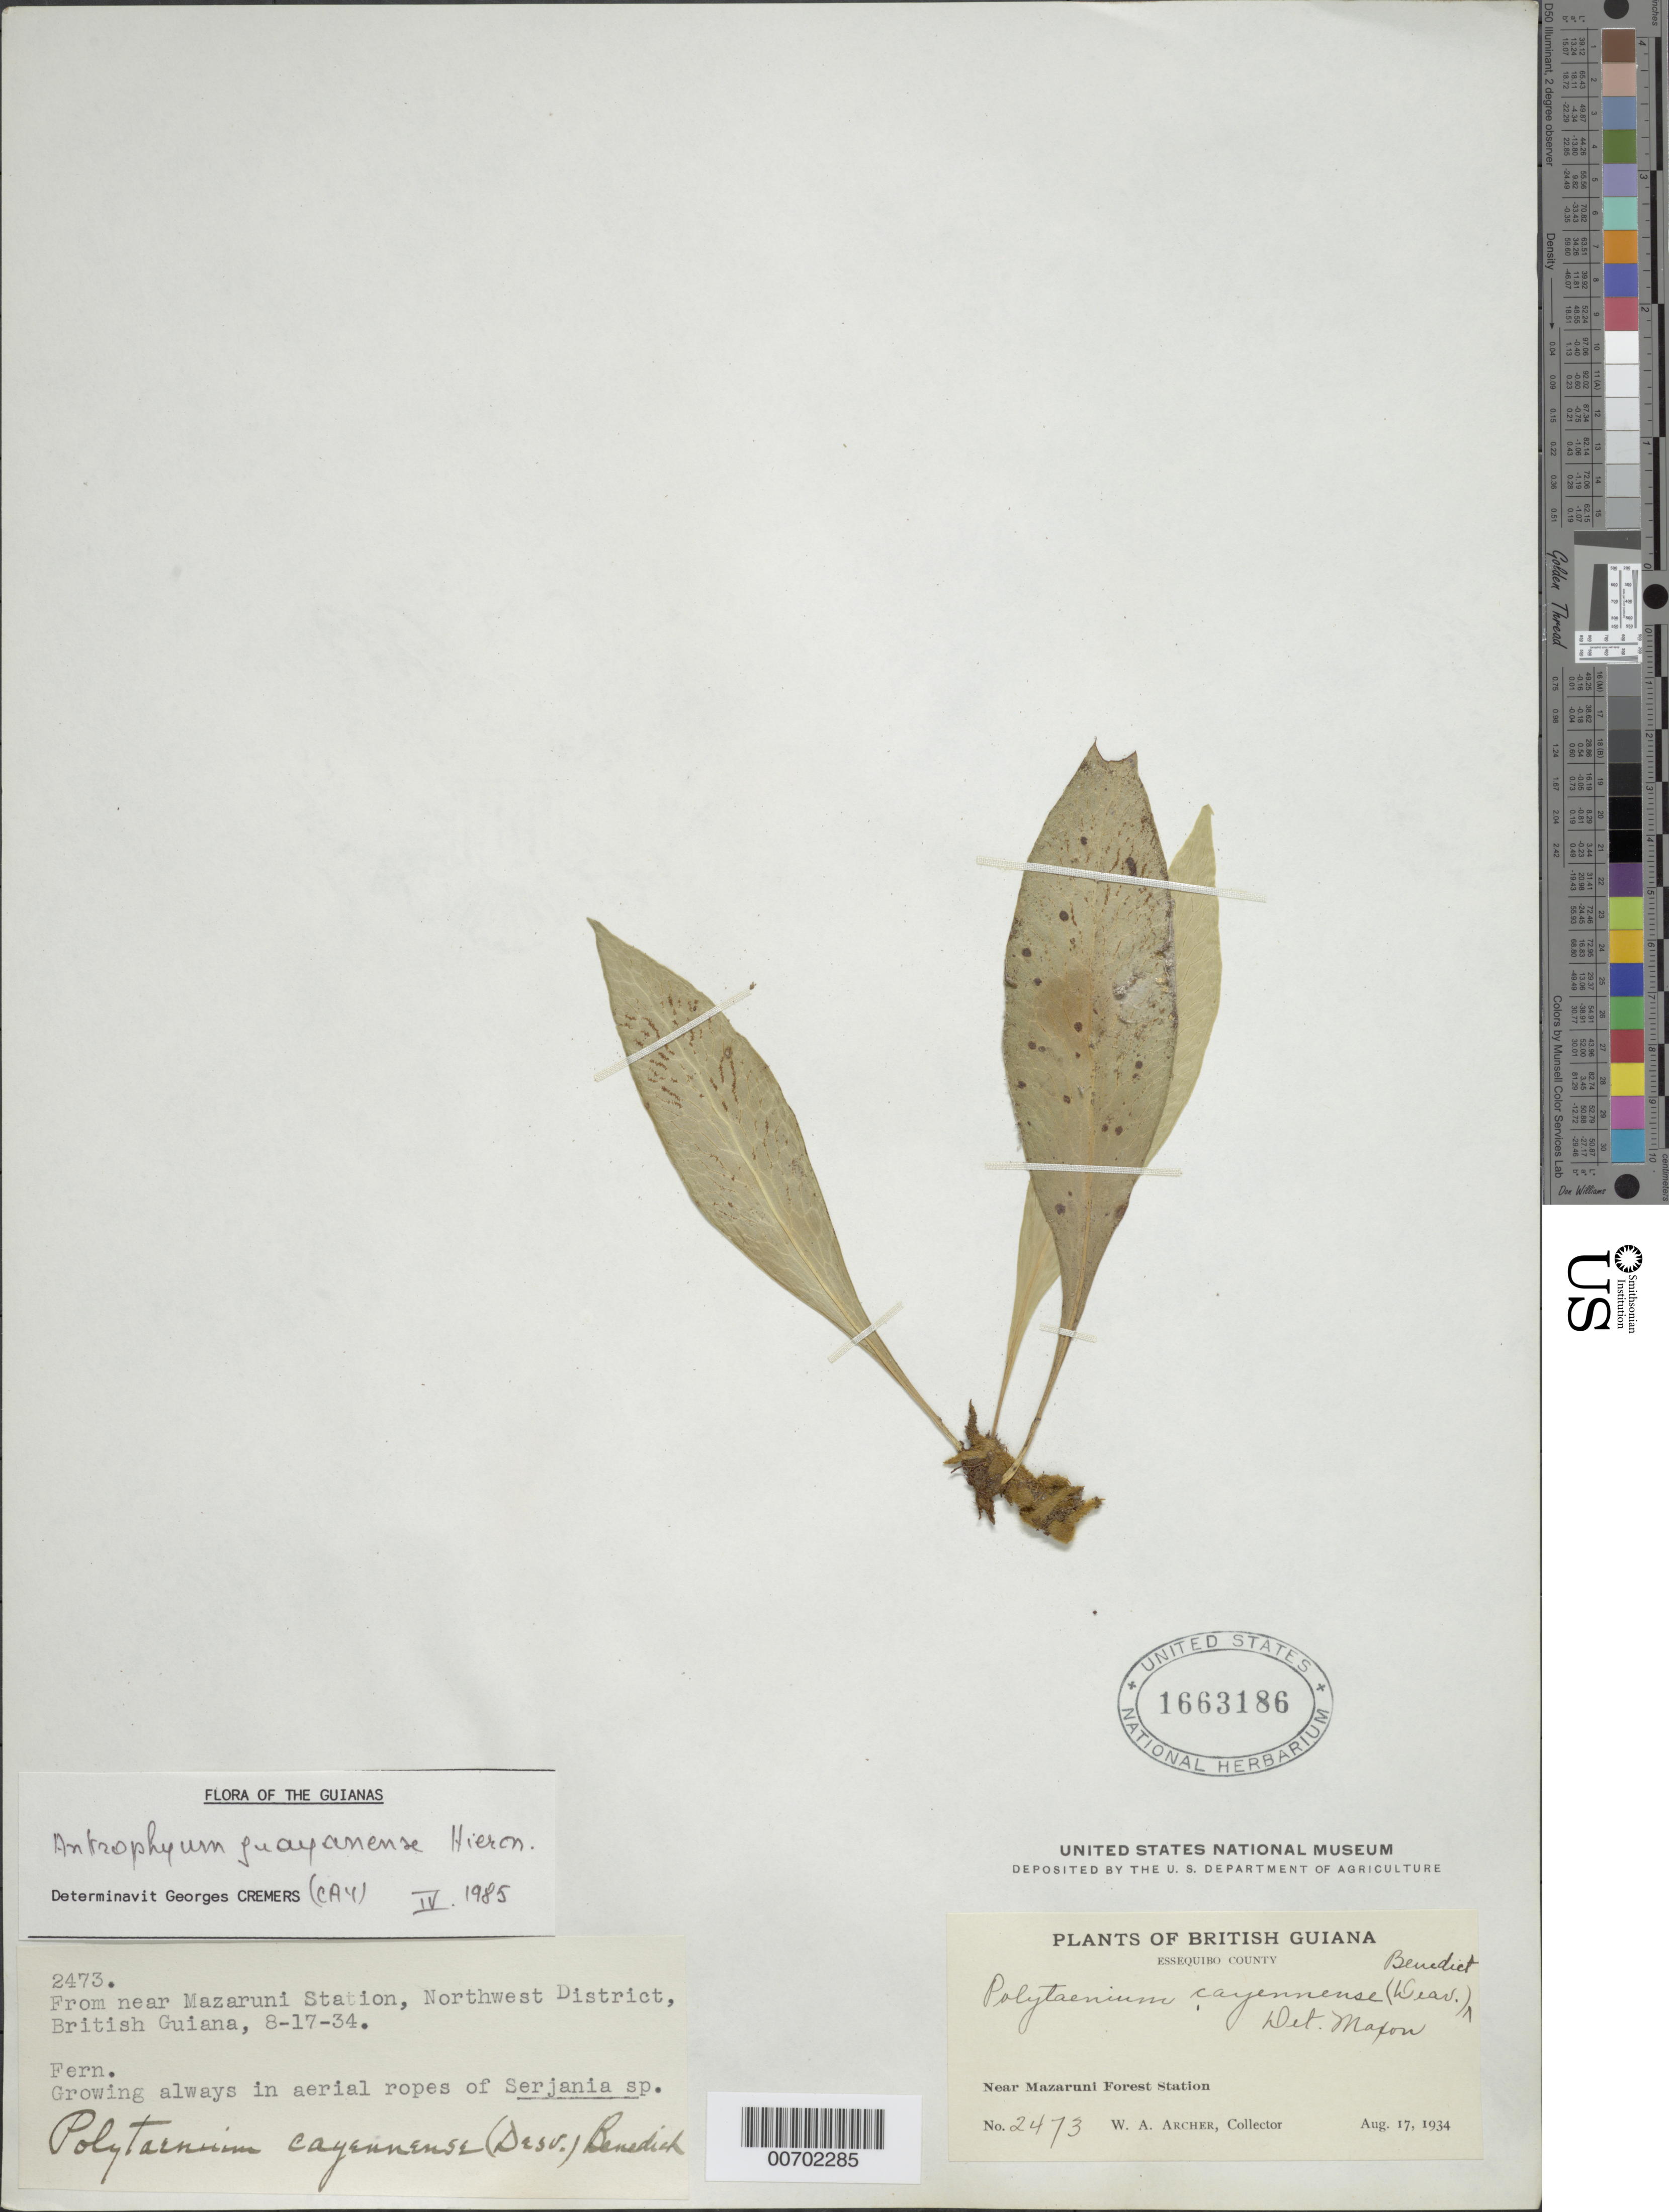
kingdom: Plantae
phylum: Tracheophyta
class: Polypodiopsida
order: Polypodiales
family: Pteridaceae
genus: Polytaenium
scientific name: Polytaenium guayanense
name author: (Hieron.) Alston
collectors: W. A. Archer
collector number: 2473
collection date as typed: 17-Aug-34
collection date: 1934-08-17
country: Guyana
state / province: Cuyuni-Mazaruni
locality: Mazaruni Forest Station, vic.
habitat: Growing in aerial ropes of Serjania sp.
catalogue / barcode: US 1663186